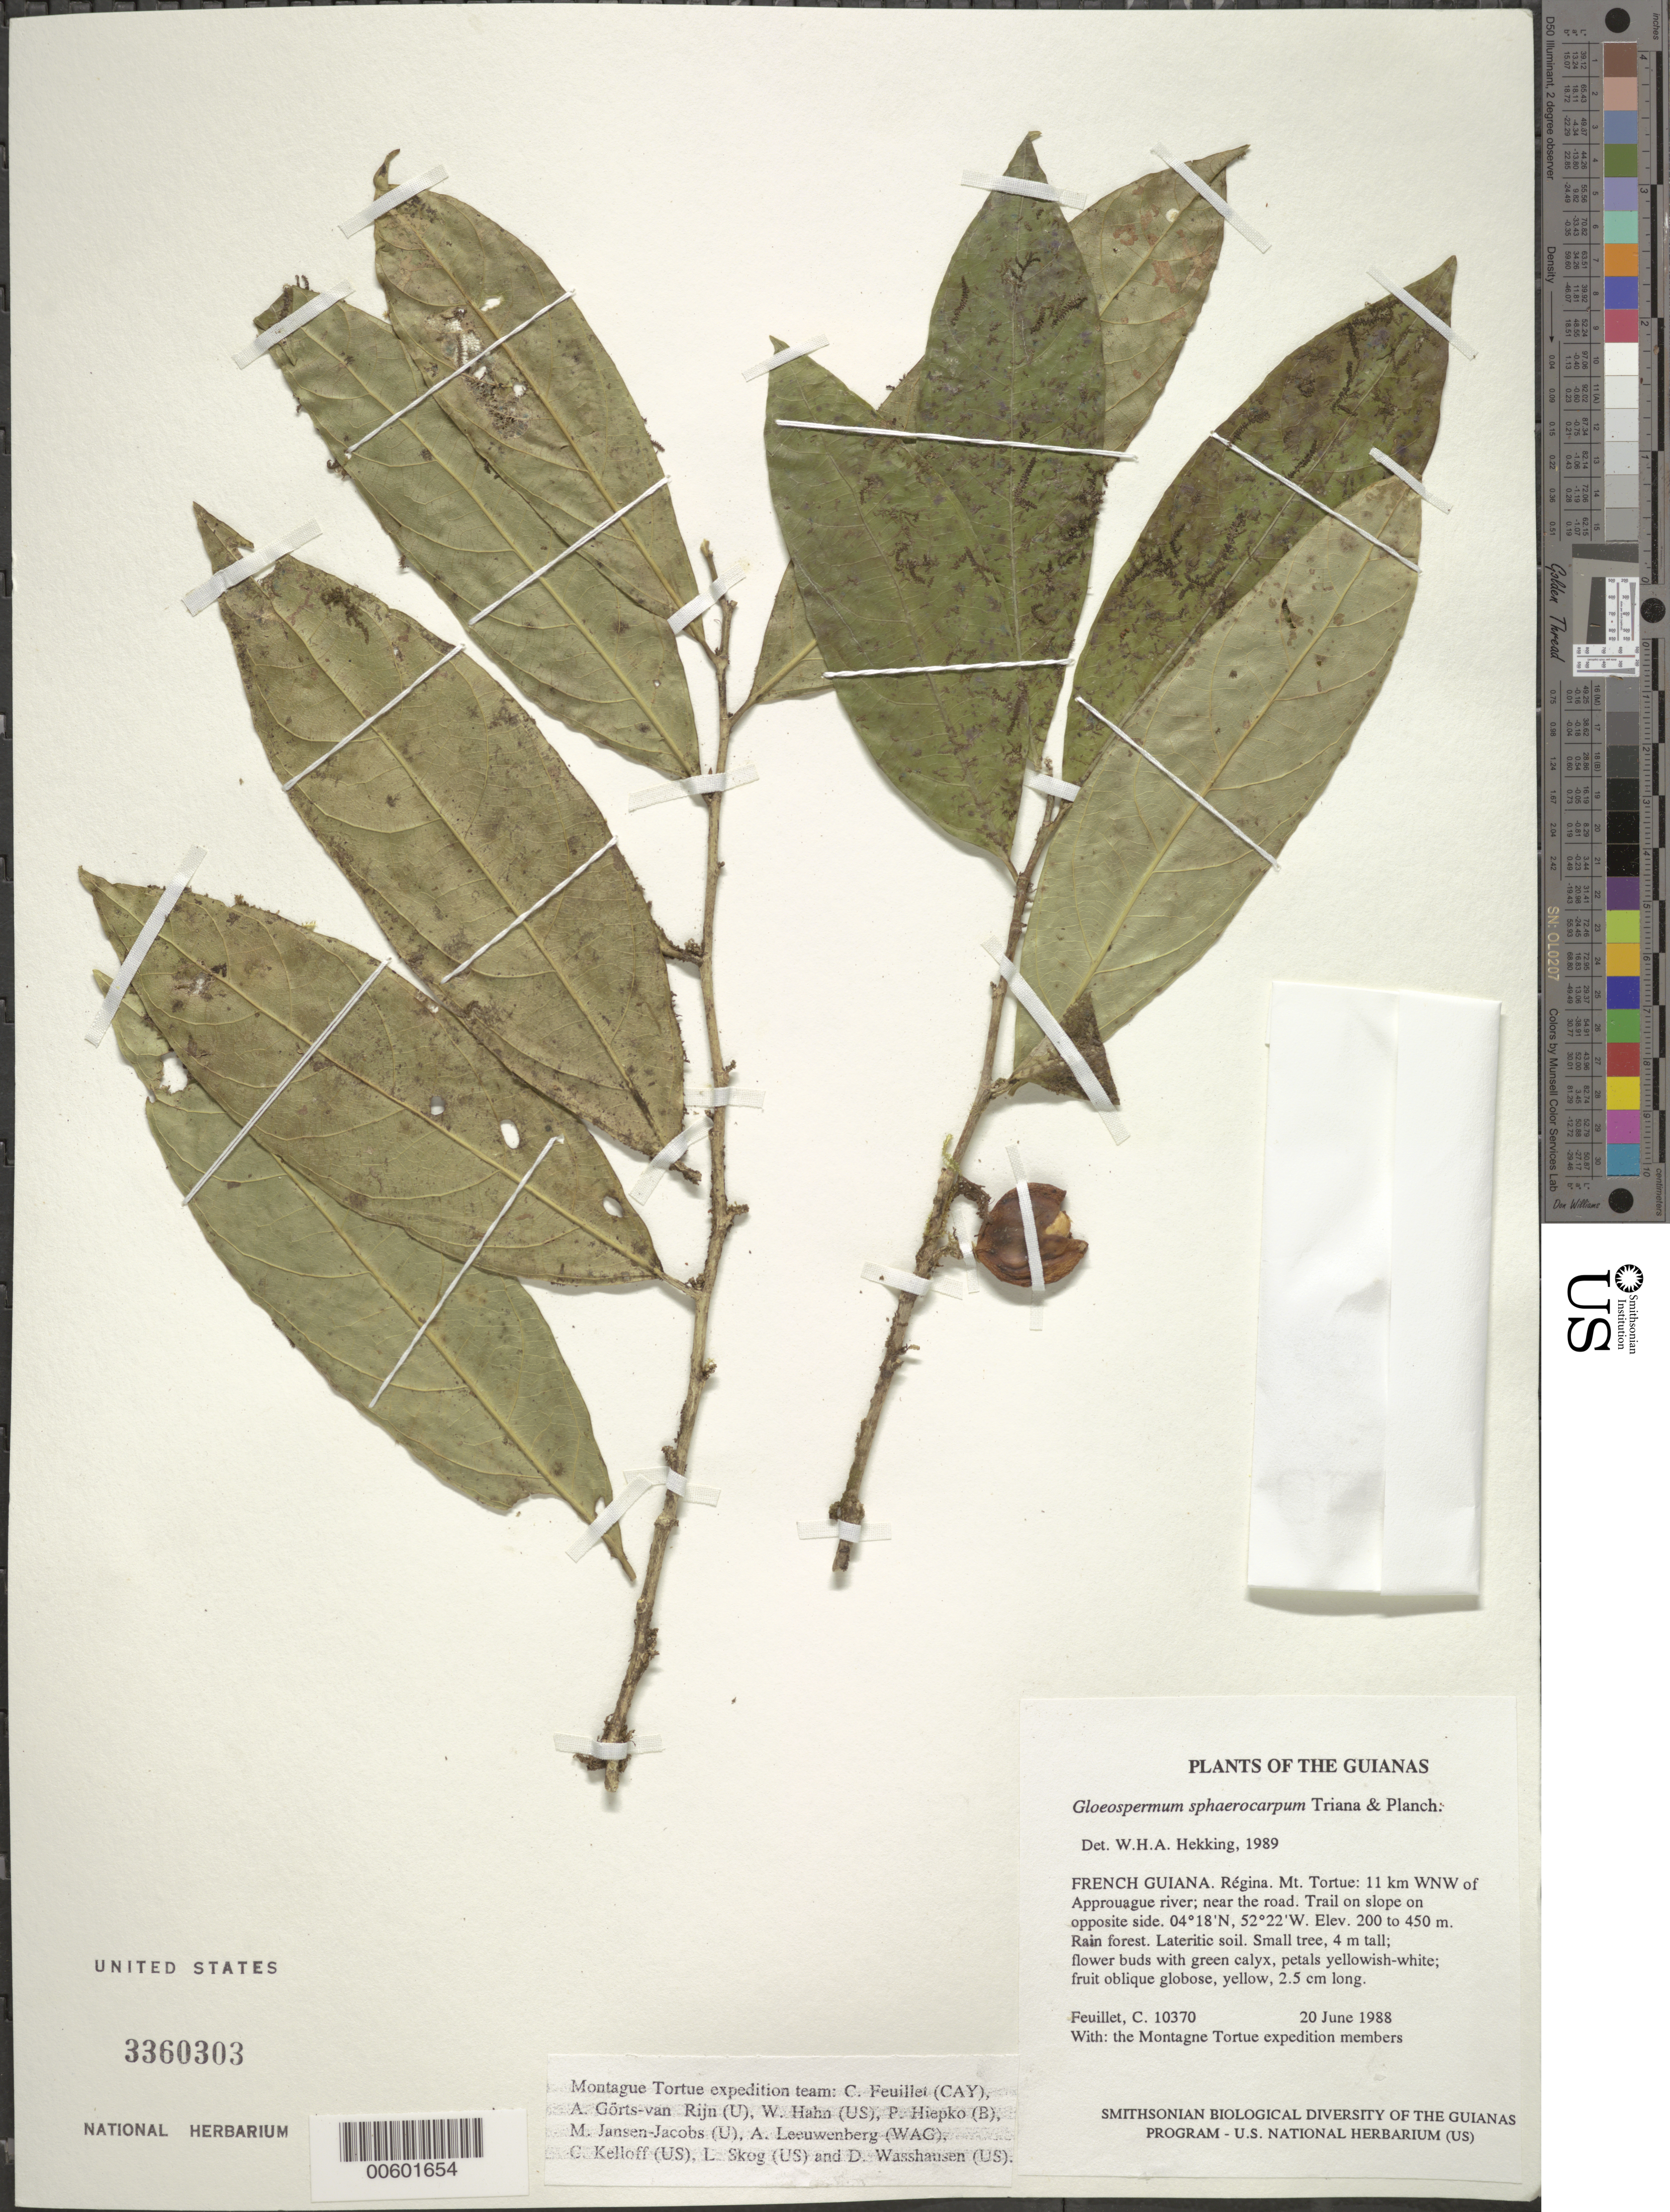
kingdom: Plantae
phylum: Tracheophyta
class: Magnoliopsida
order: Malpighiales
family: Violaceae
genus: Gloeospermum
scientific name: Gloeospermum sphaerocarpum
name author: Triana & Planch.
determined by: Hekking, W. H. A.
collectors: C. Feuillet & Montagne Torte Exped. members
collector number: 10370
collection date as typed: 20 June 1988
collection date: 1988-06-20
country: French Guiana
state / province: Cayenne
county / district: Regina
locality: Mt. Tortue: 11 km WNW of Approuague river; near the road. Trail on slope on opposite side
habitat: Rain forest. Lateritic soil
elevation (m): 200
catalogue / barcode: US 3360303